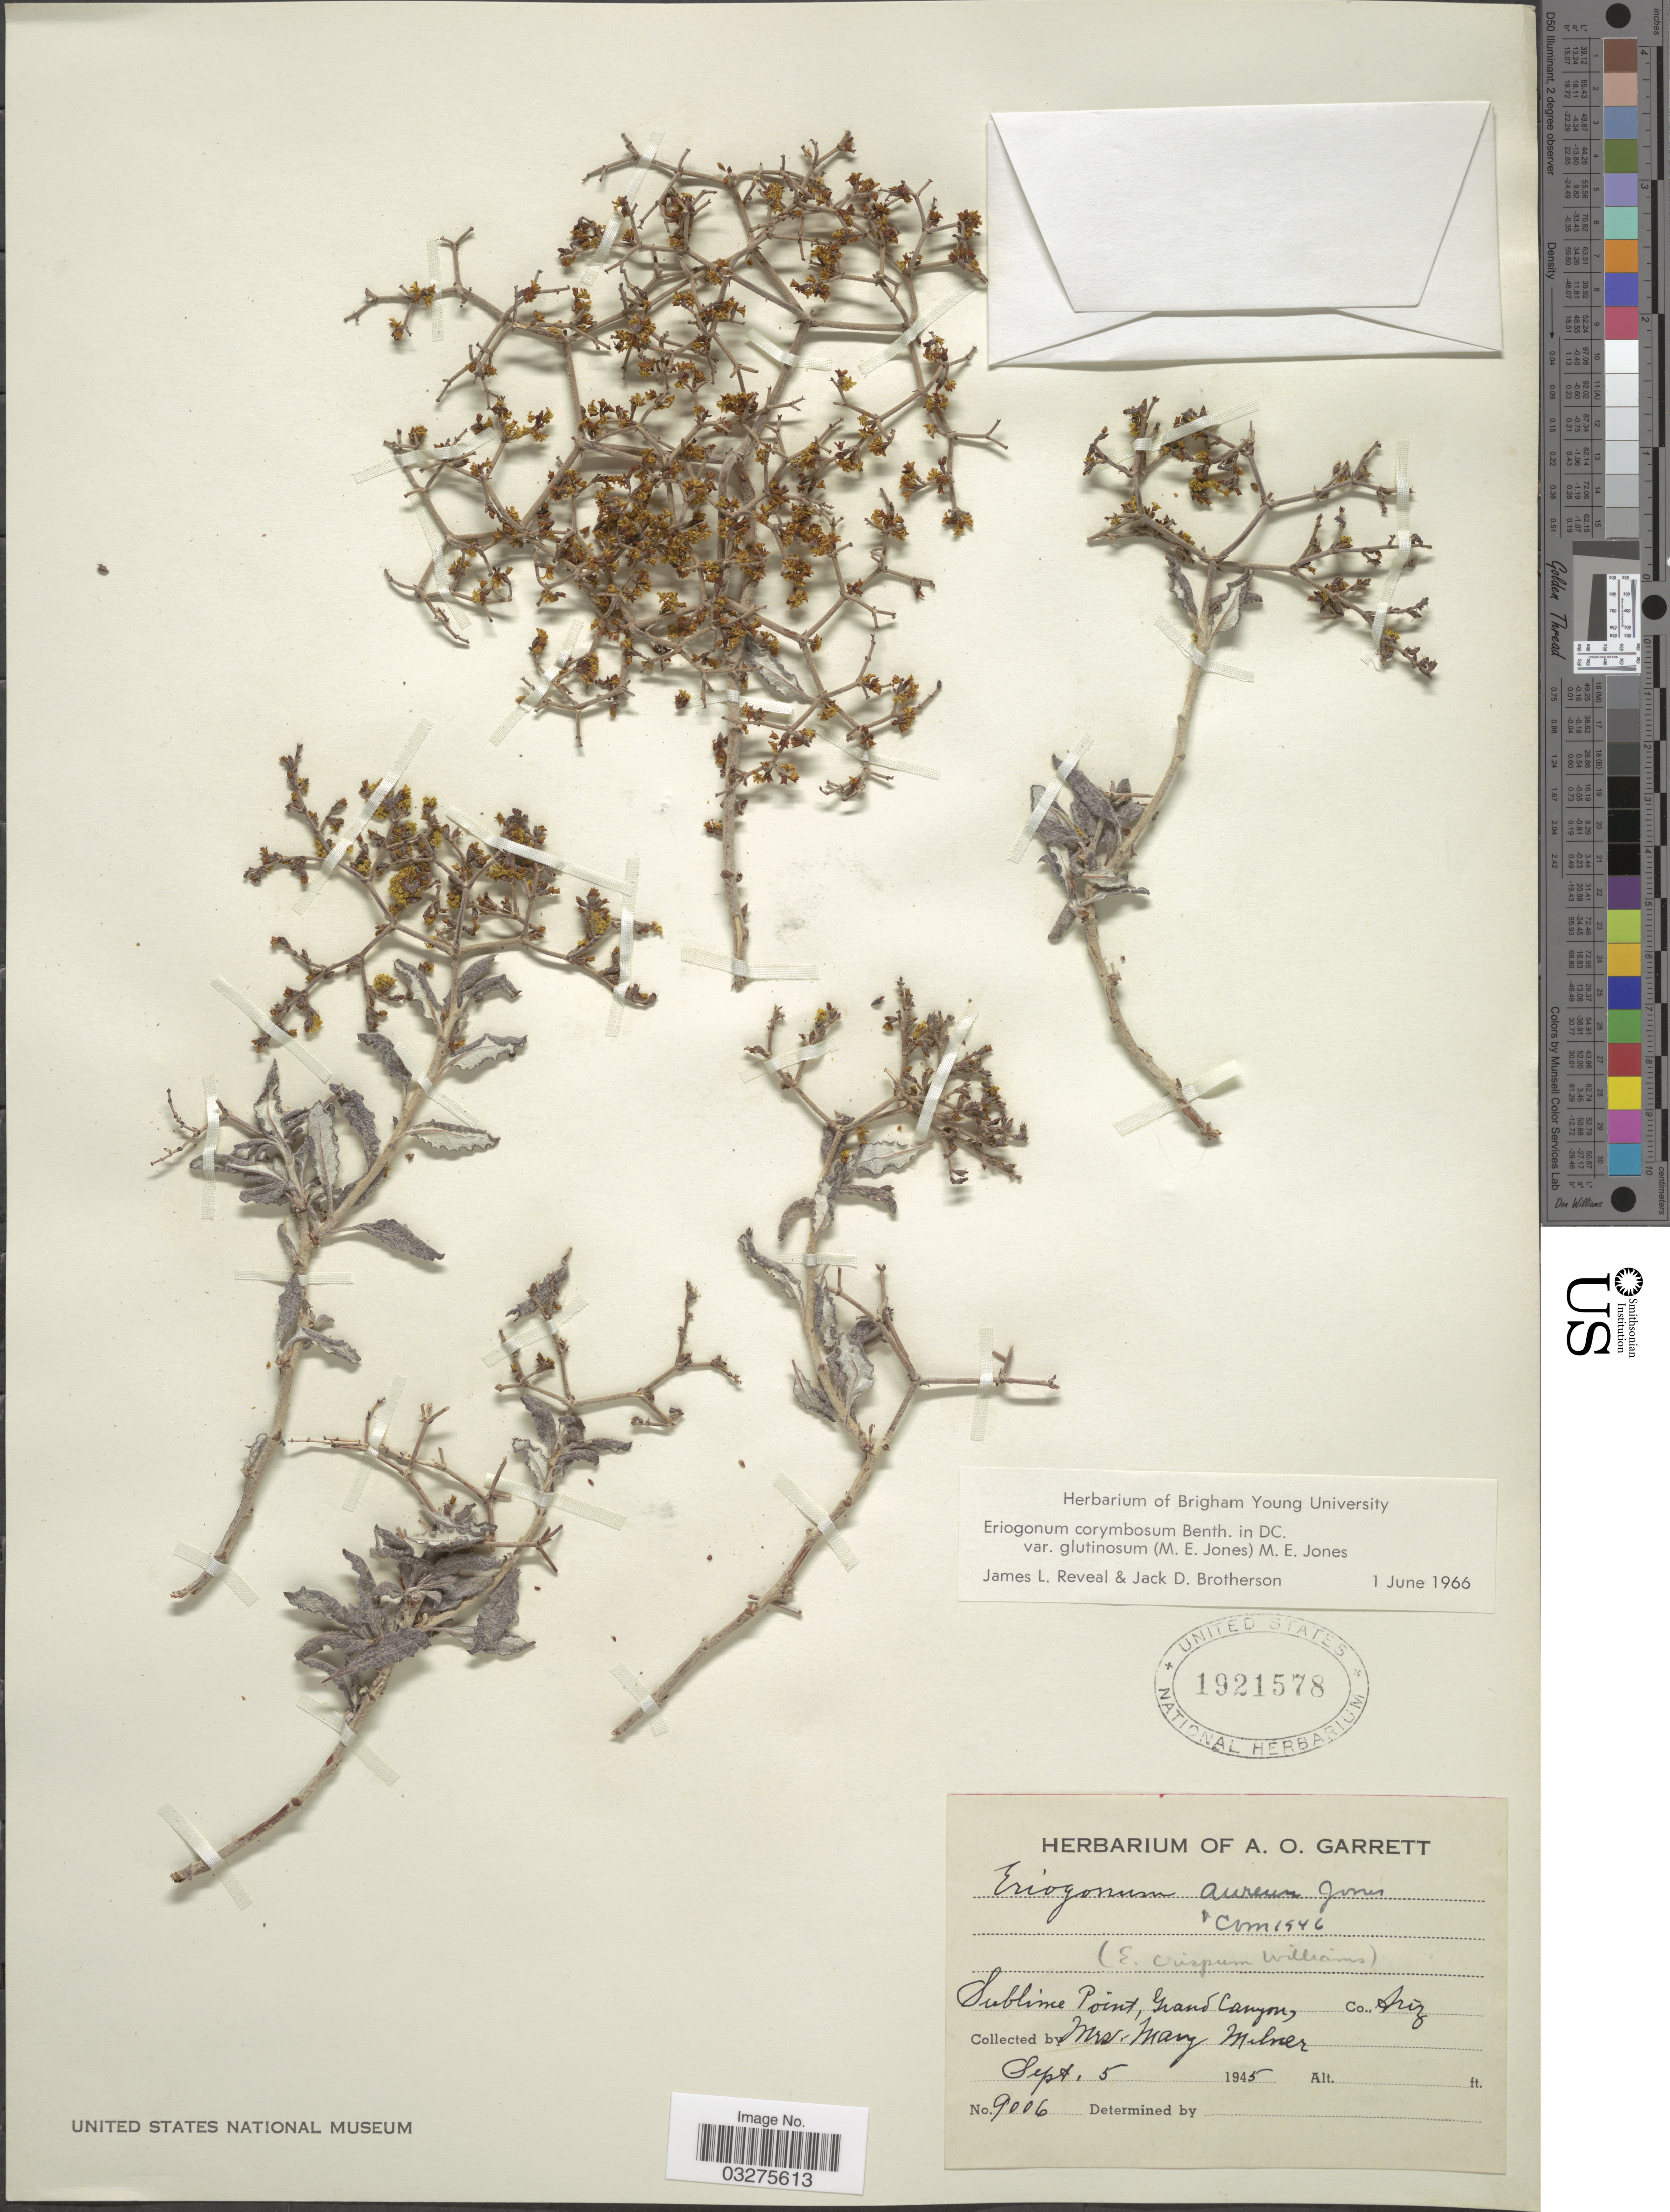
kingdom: Plantae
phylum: Tracheophyta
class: Magnoliopsida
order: Caryophyllales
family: Polygonaceae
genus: Eriogonum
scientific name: Eriogonum corymbosum var. glutinosum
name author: (M.E. Jones) M.E. Jones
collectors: M. Milner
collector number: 9006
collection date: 1945-09-05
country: United States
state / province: Arizona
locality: Sublime Point, Grand Canyon.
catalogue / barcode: US 1921578